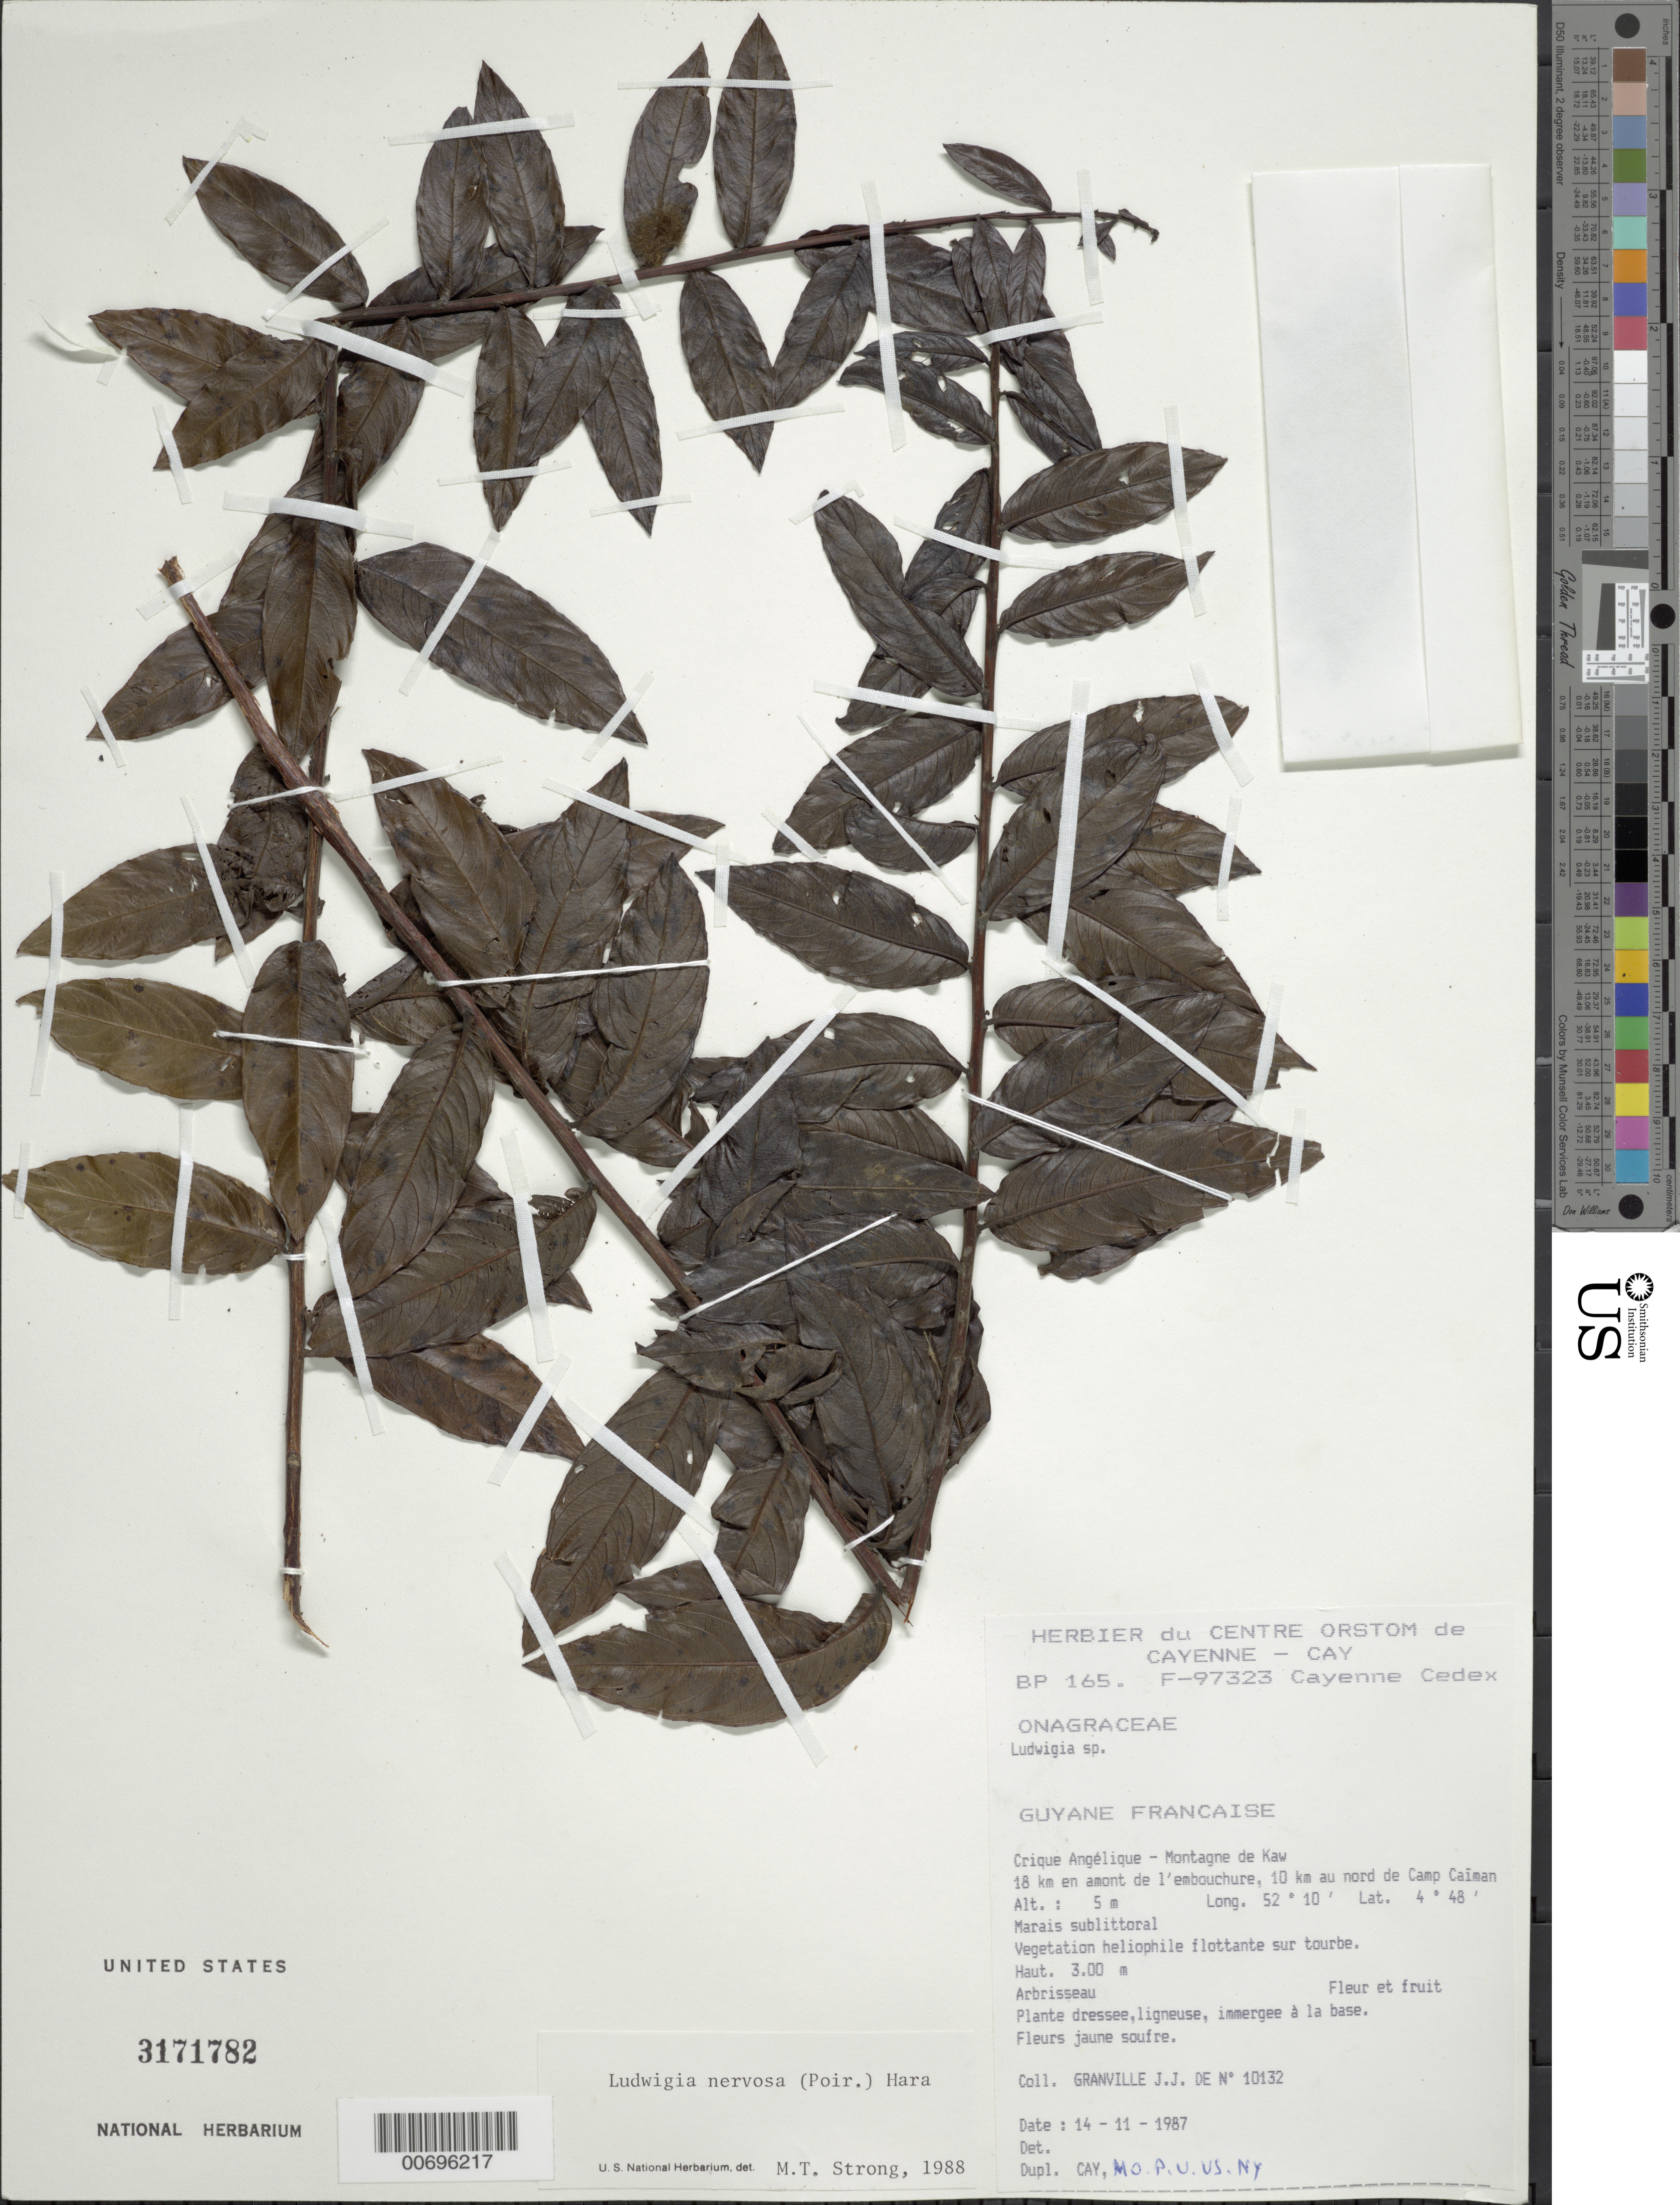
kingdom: Plantae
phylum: Tracheophyta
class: Magnoliopsida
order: Myrtales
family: Onagraceae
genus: Ludwigia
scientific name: Ludwigia nervosa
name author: (Poir.) H. Hara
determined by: Strong, M. T., (US), Smithsonian Institution - National Museum of Natural History (UNITED STATES)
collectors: J.-J. de Granville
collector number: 10132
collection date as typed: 14-Nov-87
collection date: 1987-11-14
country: French Guiana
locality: Crique Angélique, Montagne de Kaw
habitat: Marais sublittoral.vegetation heliophile flottante sur tourbe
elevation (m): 5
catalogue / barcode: US 3171782